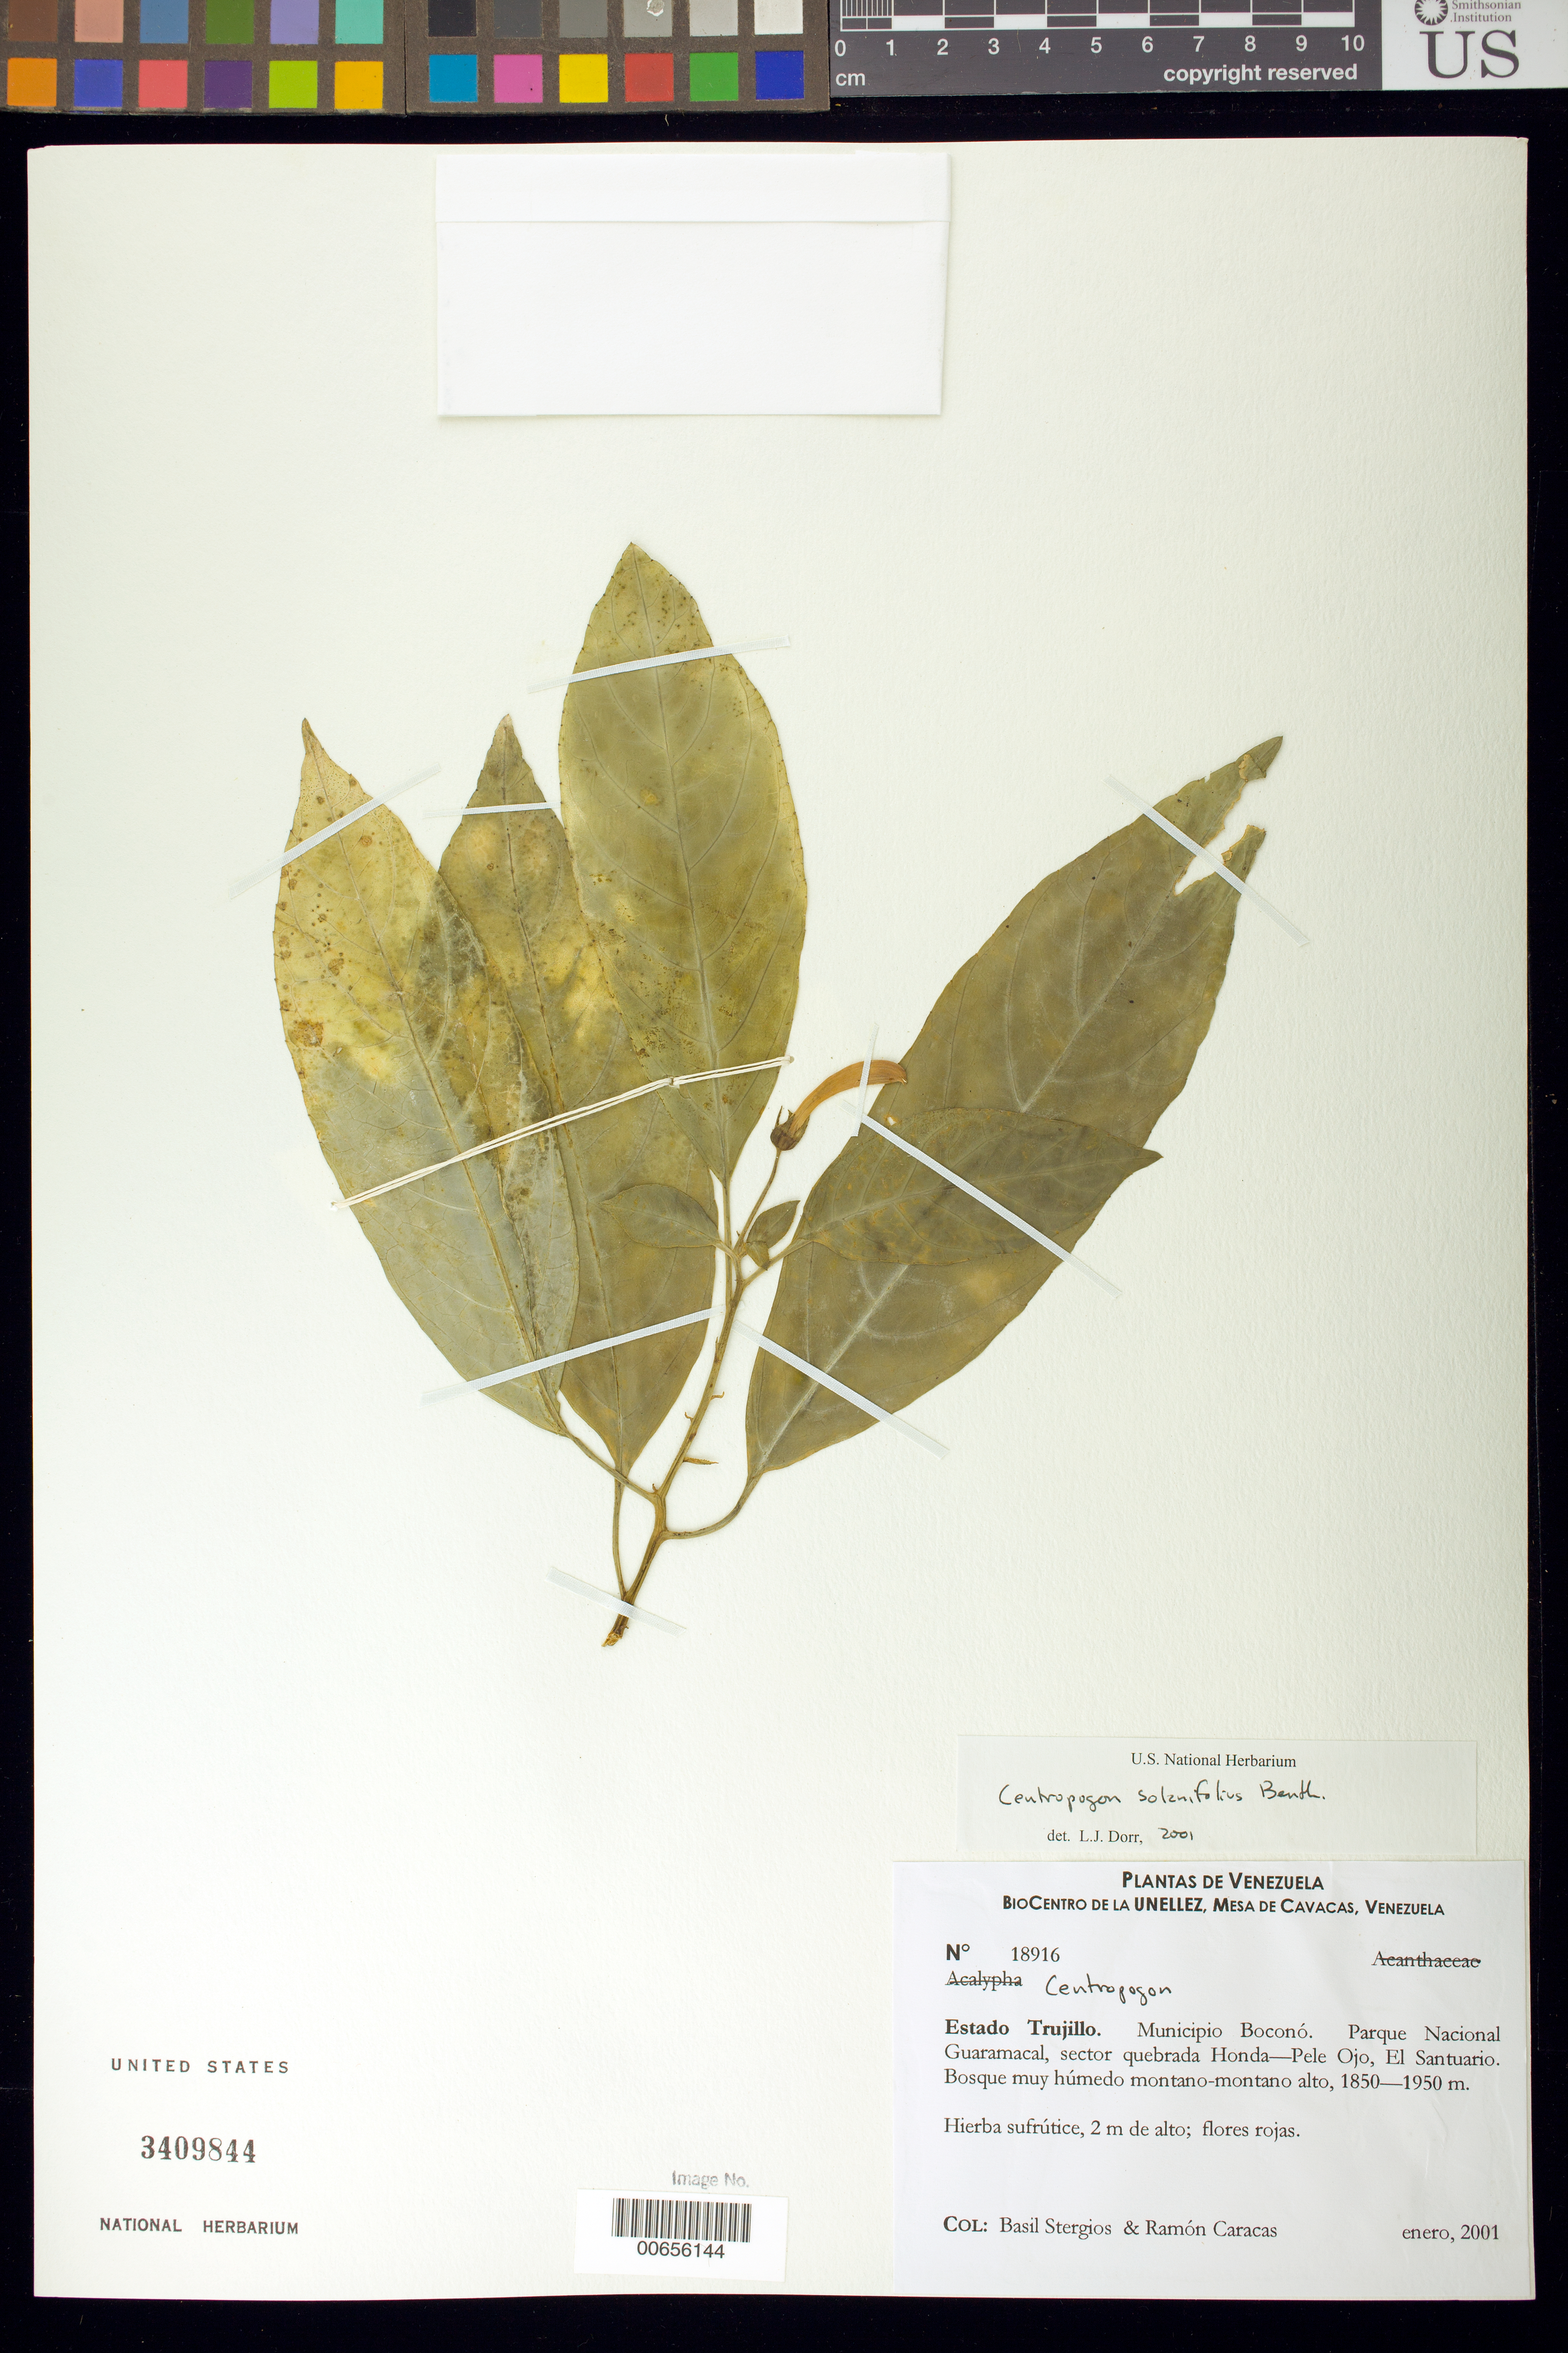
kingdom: Plantae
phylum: Tracheophyta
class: Magnoliopsida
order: Asterales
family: Campanulaceae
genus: Centropogon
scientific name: Centropogon solanifolius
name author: Benth.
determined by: Dorr, L. J., (BOT), Smithsonian Institution - National Museum of Natural History (UNITED STATES)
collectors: B. G. Stergios & R. Caracas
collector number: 18916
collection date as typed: Jan 2001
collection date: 2001-01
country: Venezuela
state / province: Trujillo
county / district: Boconó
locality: Parque Nacional Guaramacal, sector quebrada Honda-Pele Ojo, El Santuario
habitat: Bosque muy húmedo montano-montano alto.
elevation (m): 1850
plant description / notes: PORT, US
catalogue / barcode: US 3409844